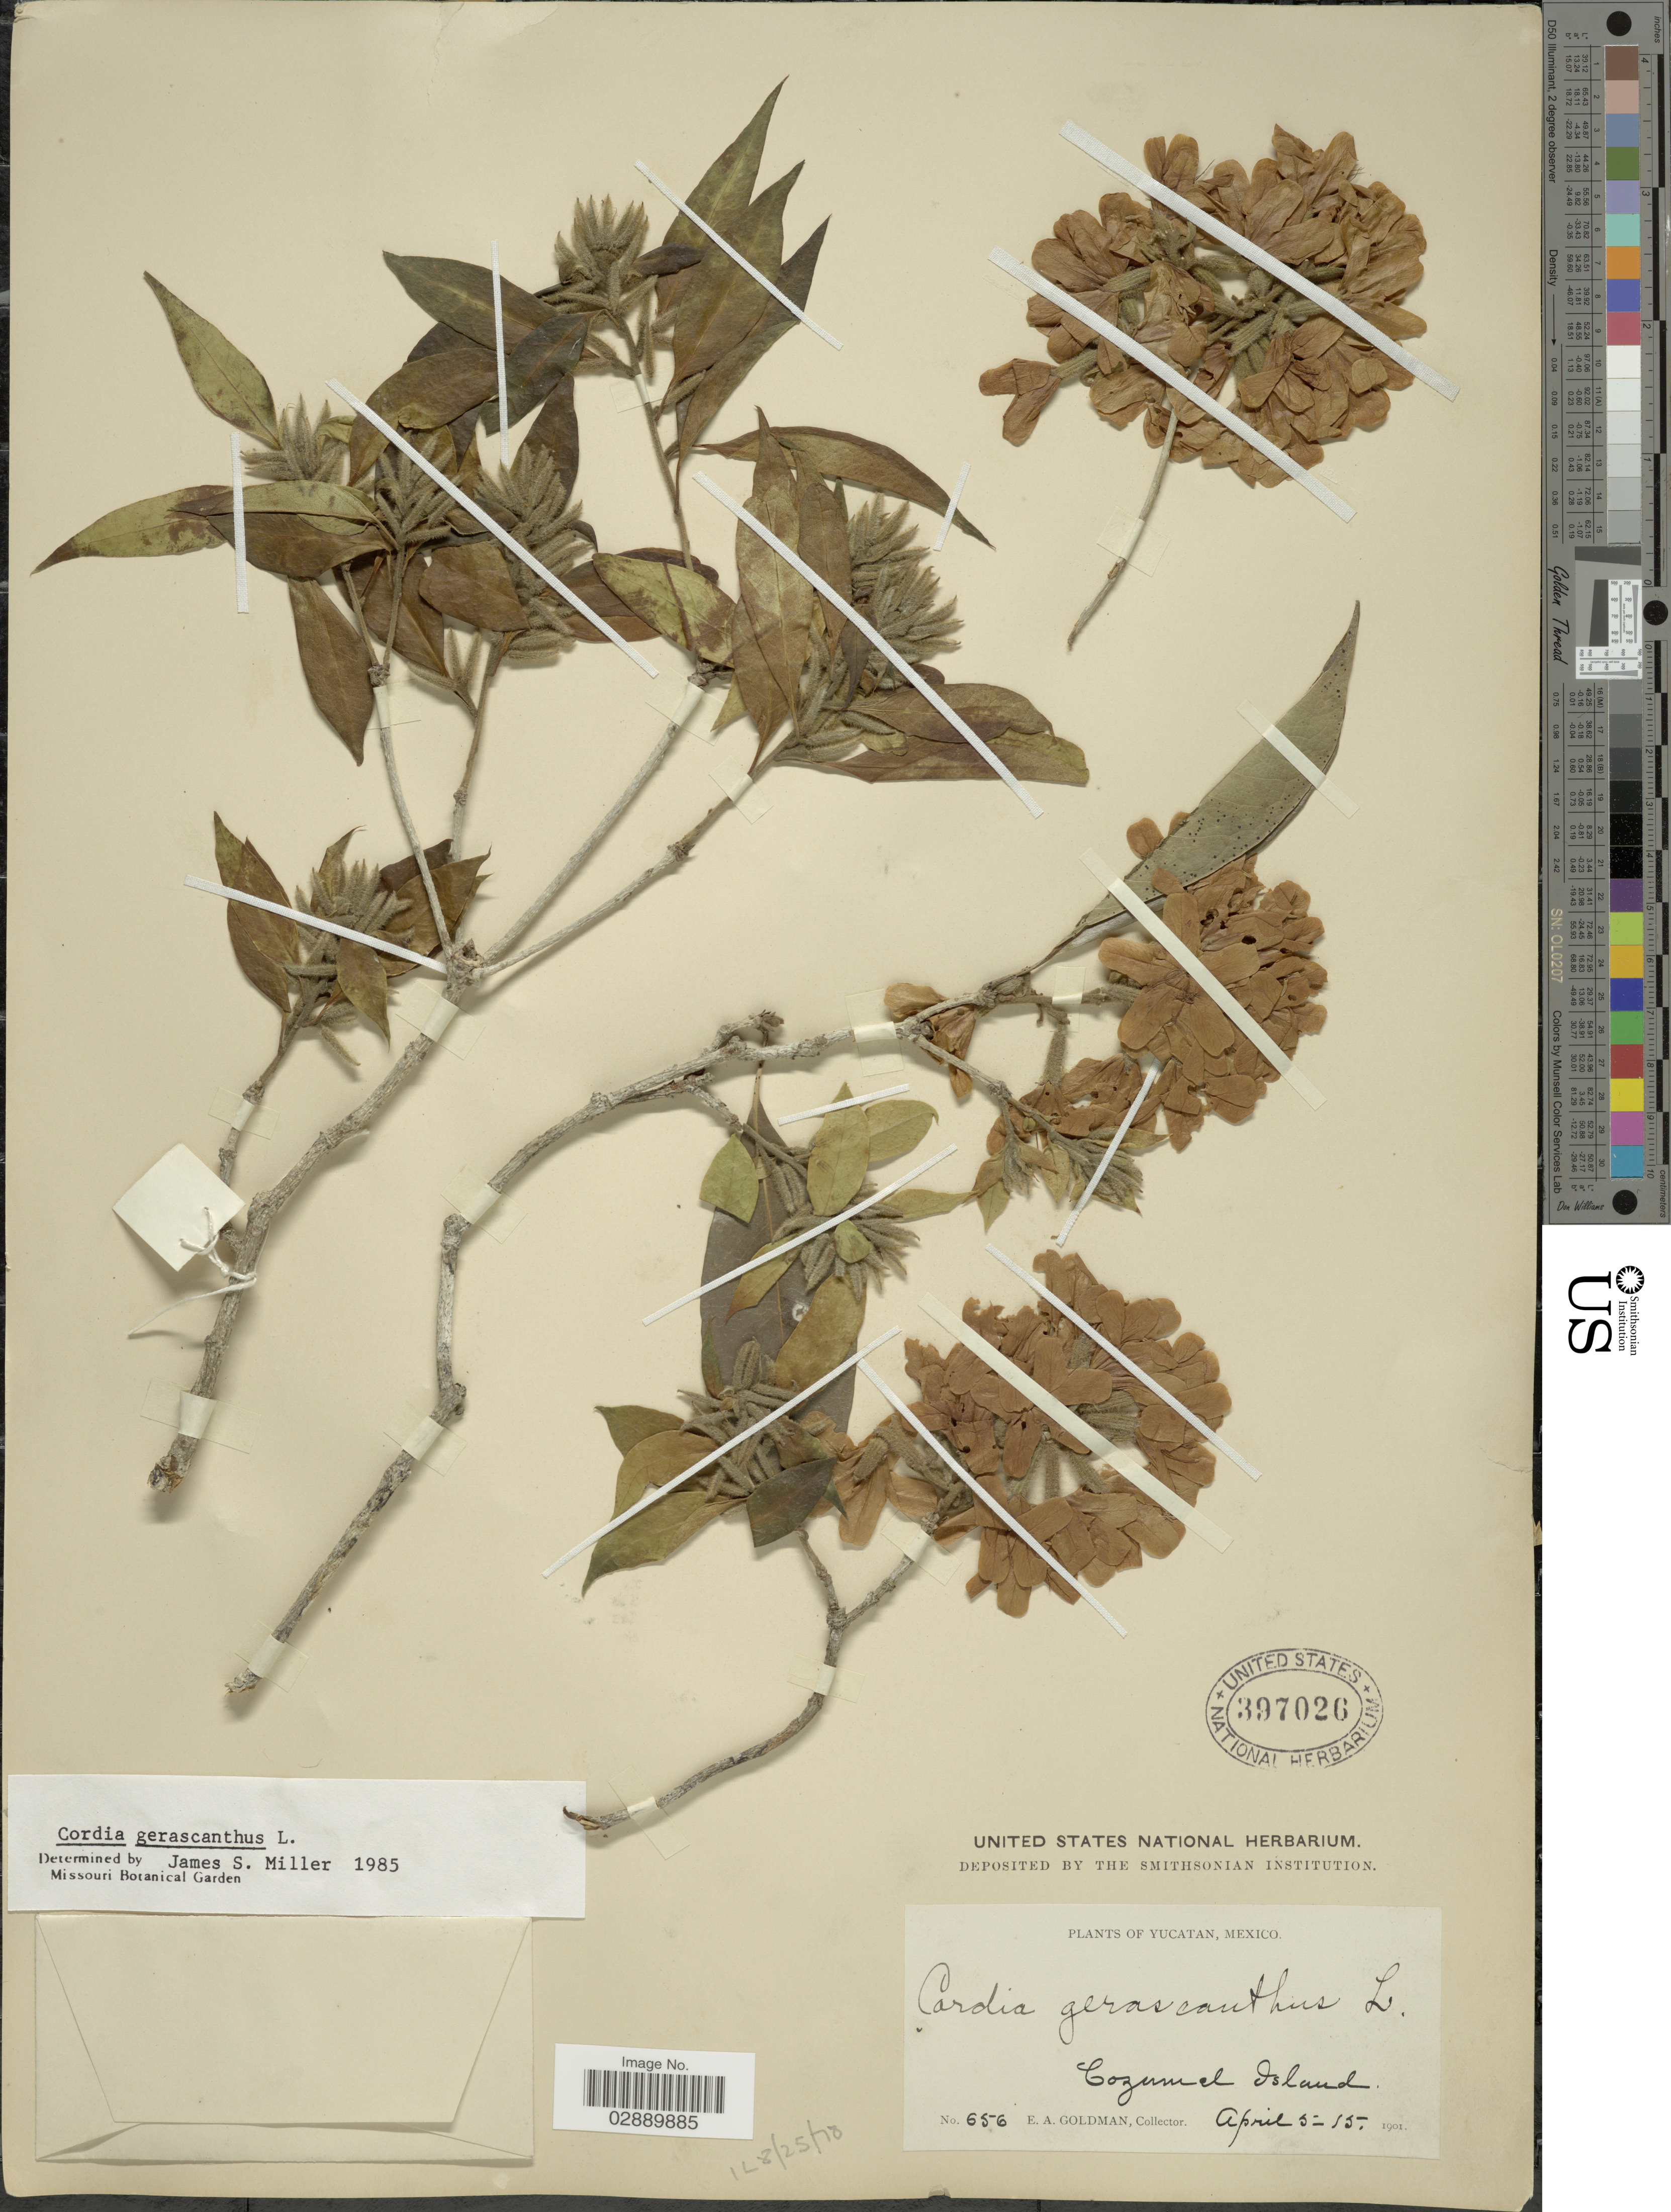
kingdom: Plantae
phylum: Tracheophyta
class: Magnoliopsida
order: Boraginales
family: Cordiaceae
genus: Cordia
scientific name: Cordia gerascanthus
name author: L.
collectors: E. A. Goldman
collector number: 656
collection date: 1901-04-05/1901-04-15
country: Mexico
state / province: Yucatán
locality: Cozumel Island.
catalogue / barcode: US 397026